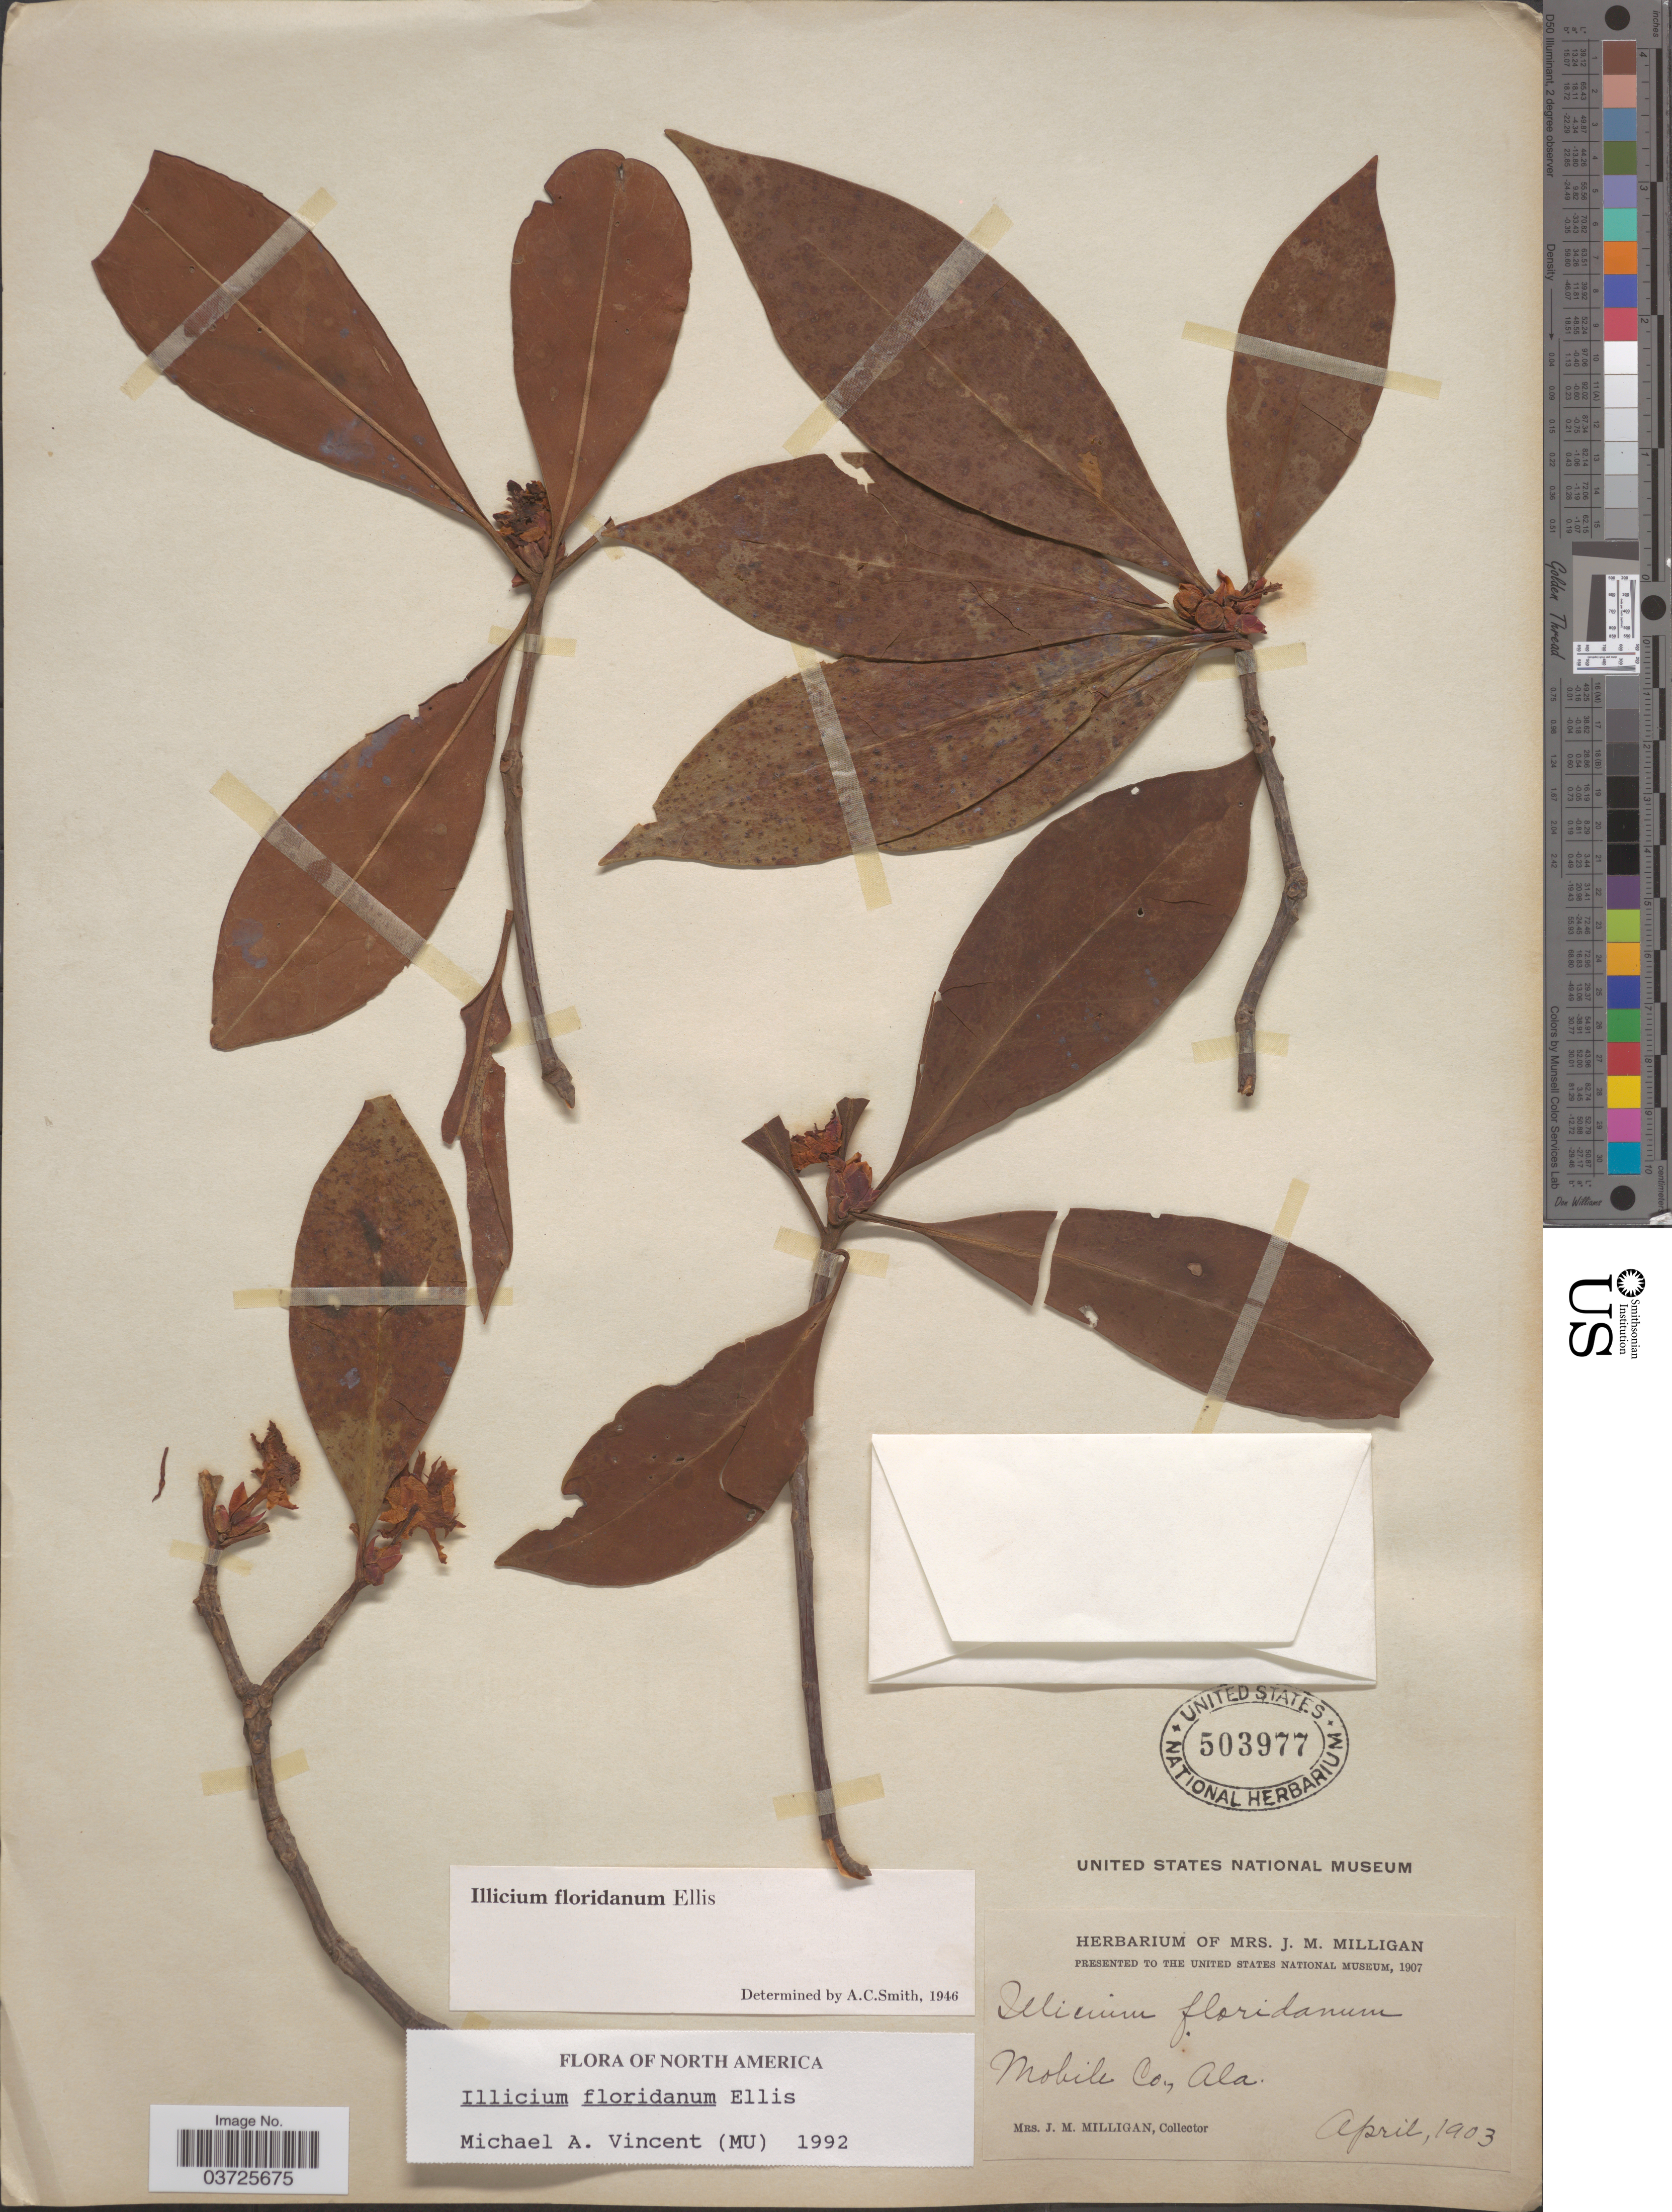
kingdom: Plantae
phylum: Tracheophyta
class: Magnoliopsida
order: Austrobaileyales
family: Schisandraceae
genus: Illicium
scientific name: Illicium floridanum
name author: J. Ellis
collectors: J. Milligan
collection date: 1903-04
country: United States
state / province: Alabama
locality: Mobile Co.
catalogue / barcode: US 503977